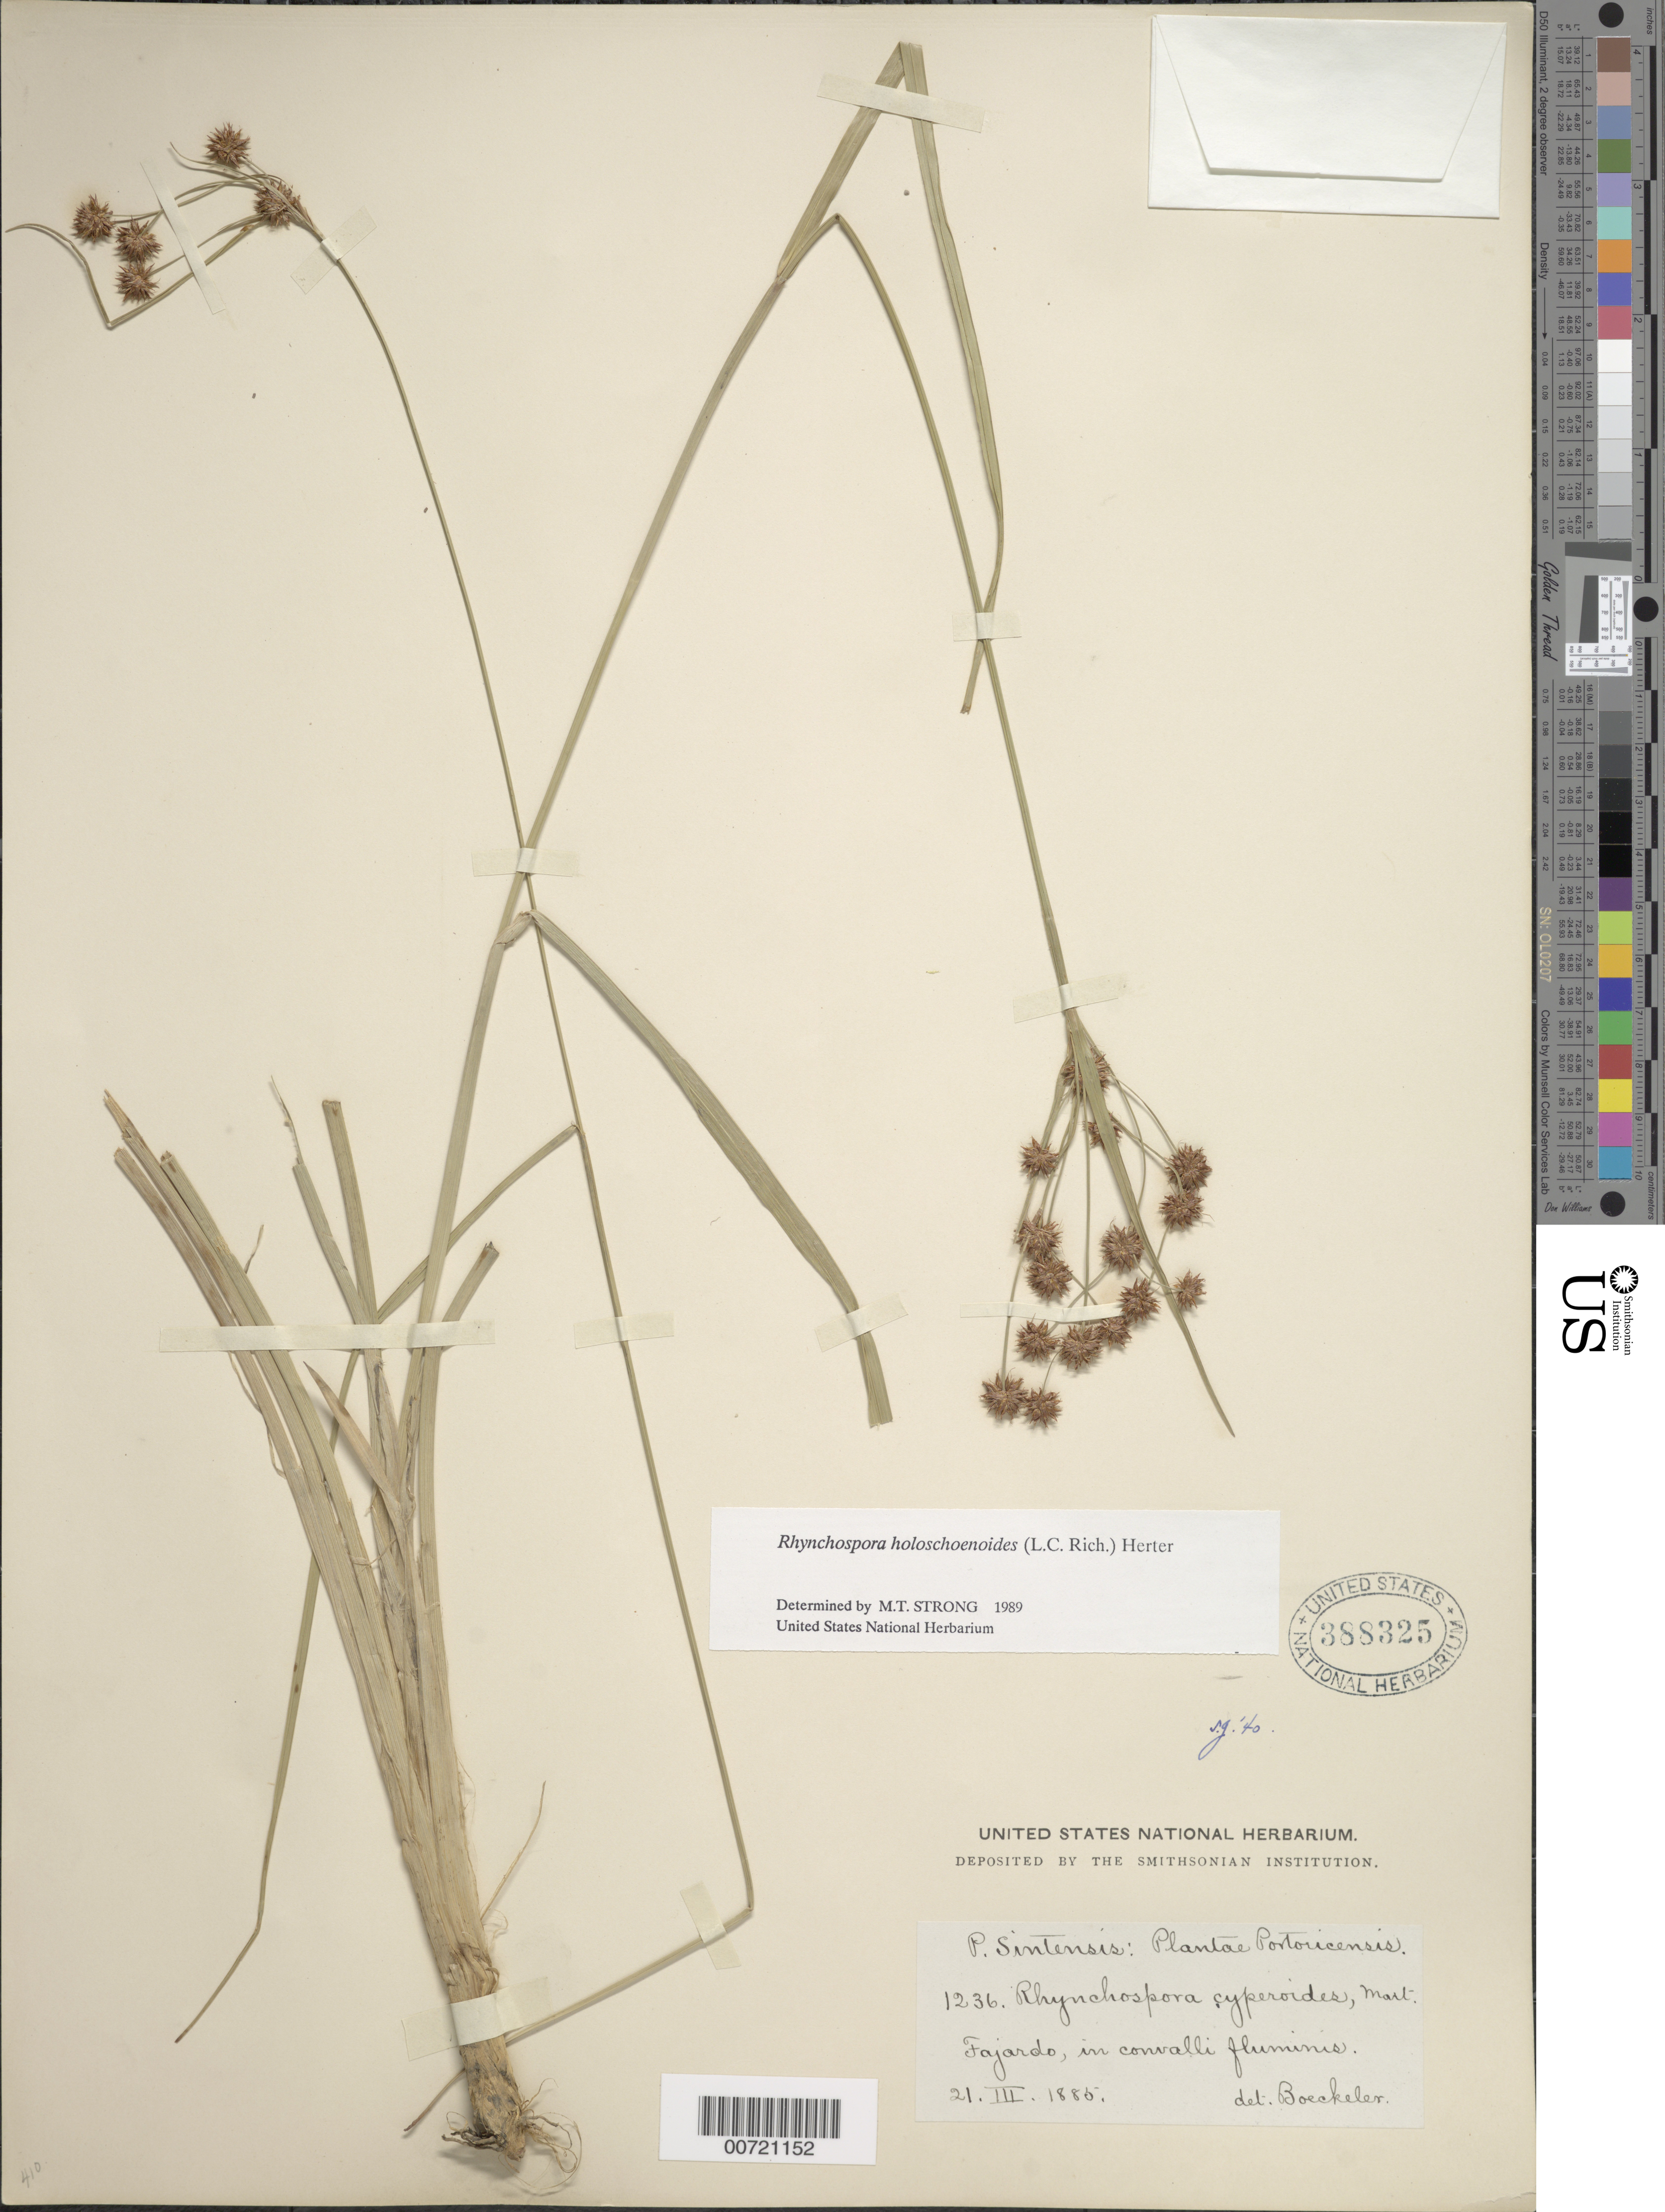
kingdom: Plantae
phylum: Tracheophyta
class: Liliopsida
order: Poales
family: Cyperaceae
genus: Rhynchospora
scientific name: Rhynchospora holoschoenoides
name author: (Rich.) Herter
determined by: Strong, M. T., (US), Smithsonian Institution - National Museum of Natural History (UNITED STATES)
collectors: P. Sintenis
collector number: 1236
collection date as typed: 21 Mar 1885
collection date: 1885-03-21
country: Puerto Rico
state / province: Fajardo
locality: Fajardo.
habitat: In convalli fluminis.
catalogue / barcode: US 388325